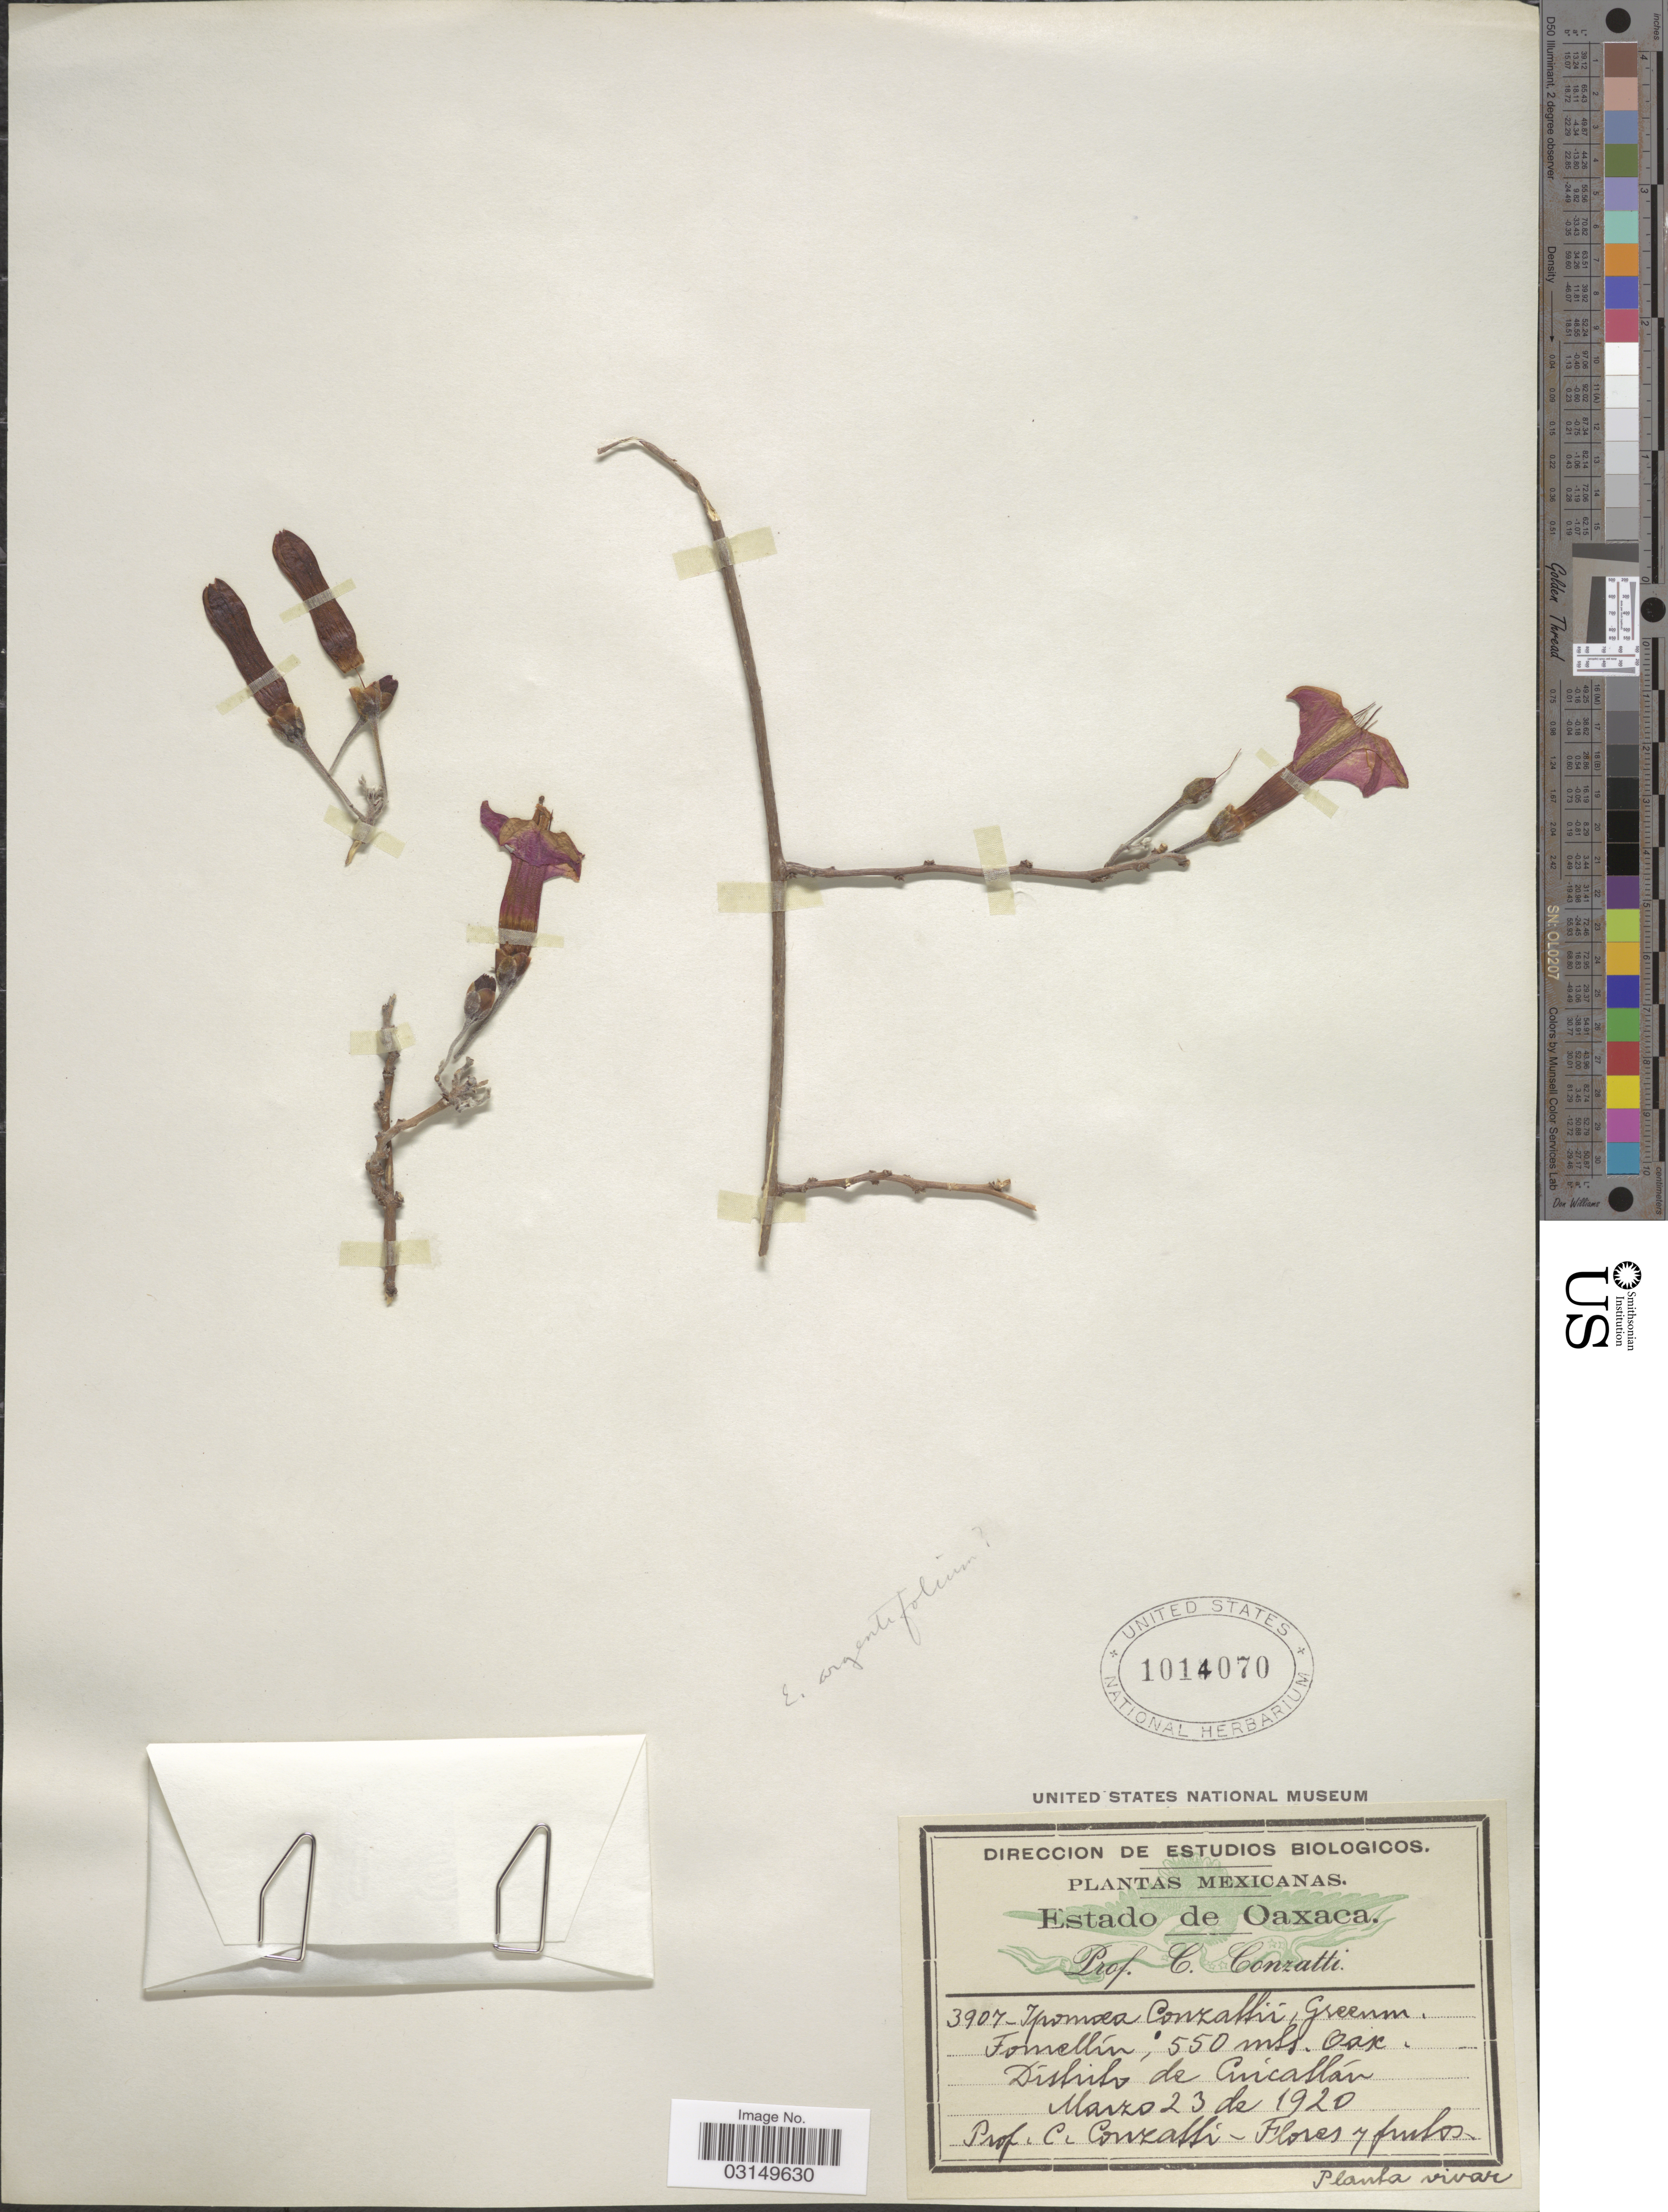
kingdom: Plantae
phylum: Tracheophyta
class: Magnoliopsida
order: Solanales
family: Convolvulaceae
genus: Ipomoea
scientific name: Ipomoea argentifolia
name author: A. Rich.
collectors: C. Conzatti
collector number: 3907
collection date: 1920-03-23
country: Mexico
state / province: Oaxaca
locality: Tomellín. Distrito de Cuicatlan.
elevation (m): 550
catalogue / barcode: US 1014070